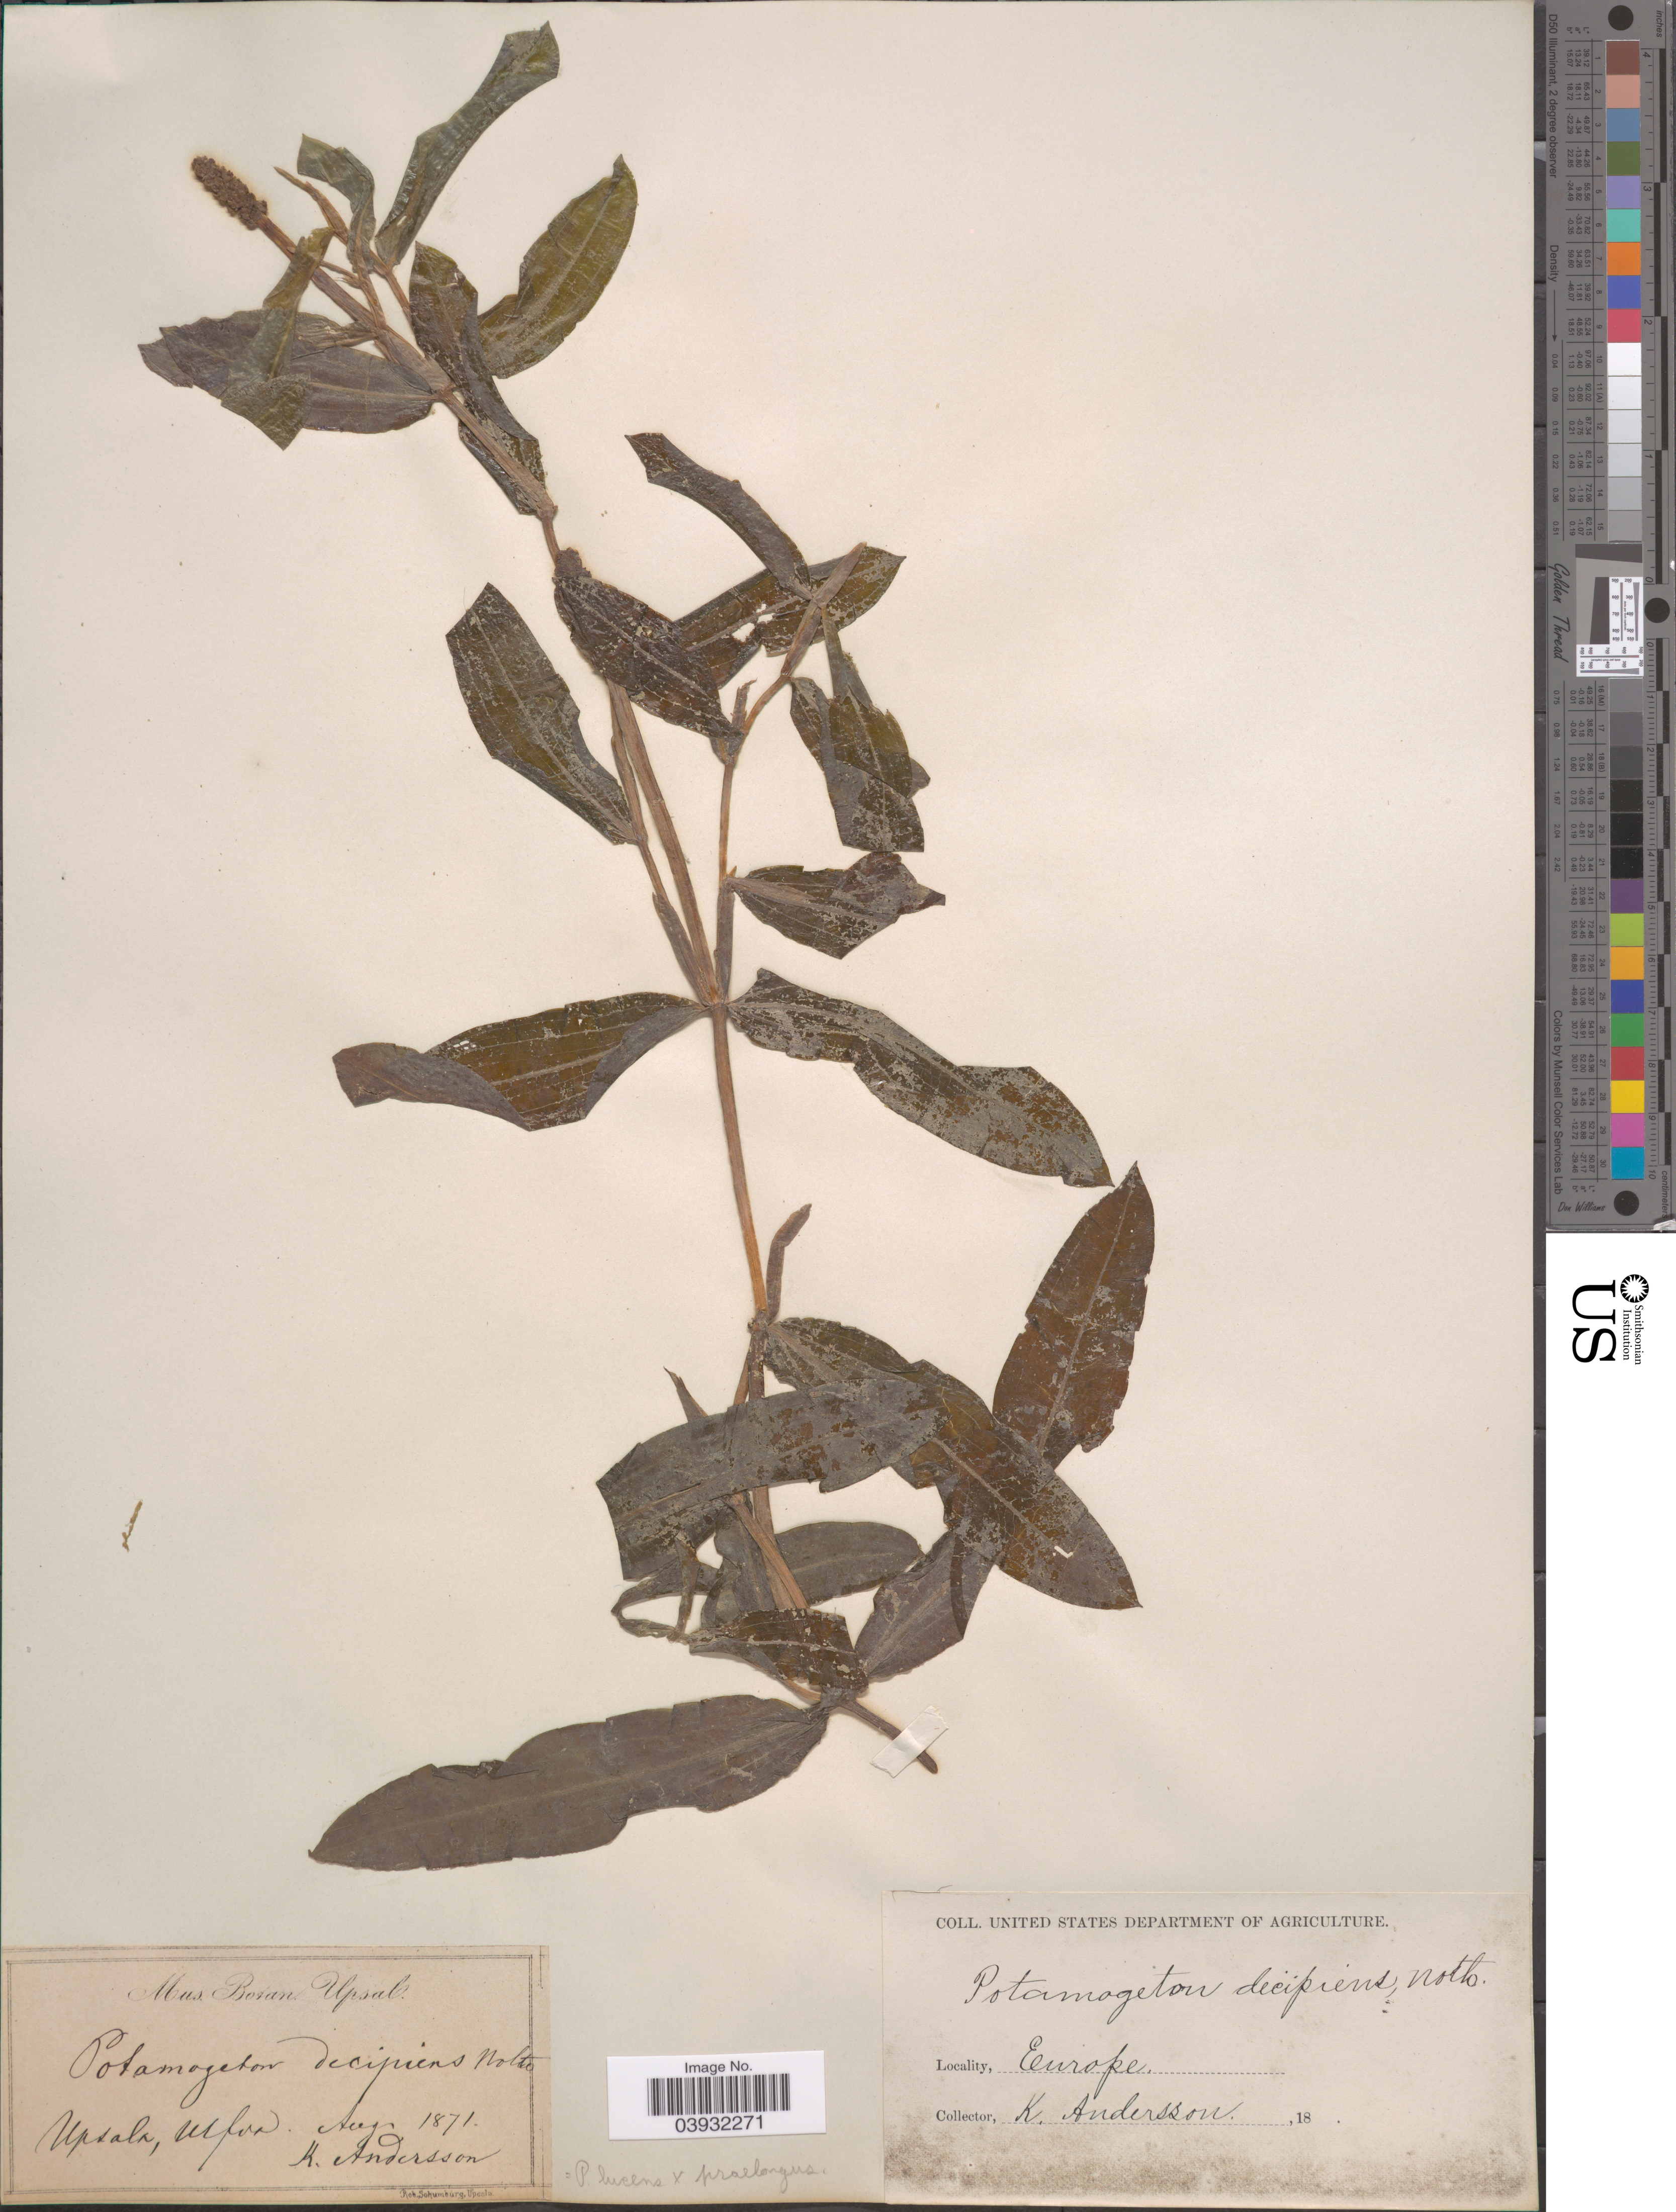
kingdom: Plantae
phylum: Tracheophyta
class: Liliopsida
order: Alismatales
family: Potamogetonaceae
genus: Potamogeton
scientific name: Potamogeton lucens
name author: L.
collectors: K. Andersson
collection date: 1871-08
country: Sweden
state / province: Uppsala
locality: Upsala, Ulfors.